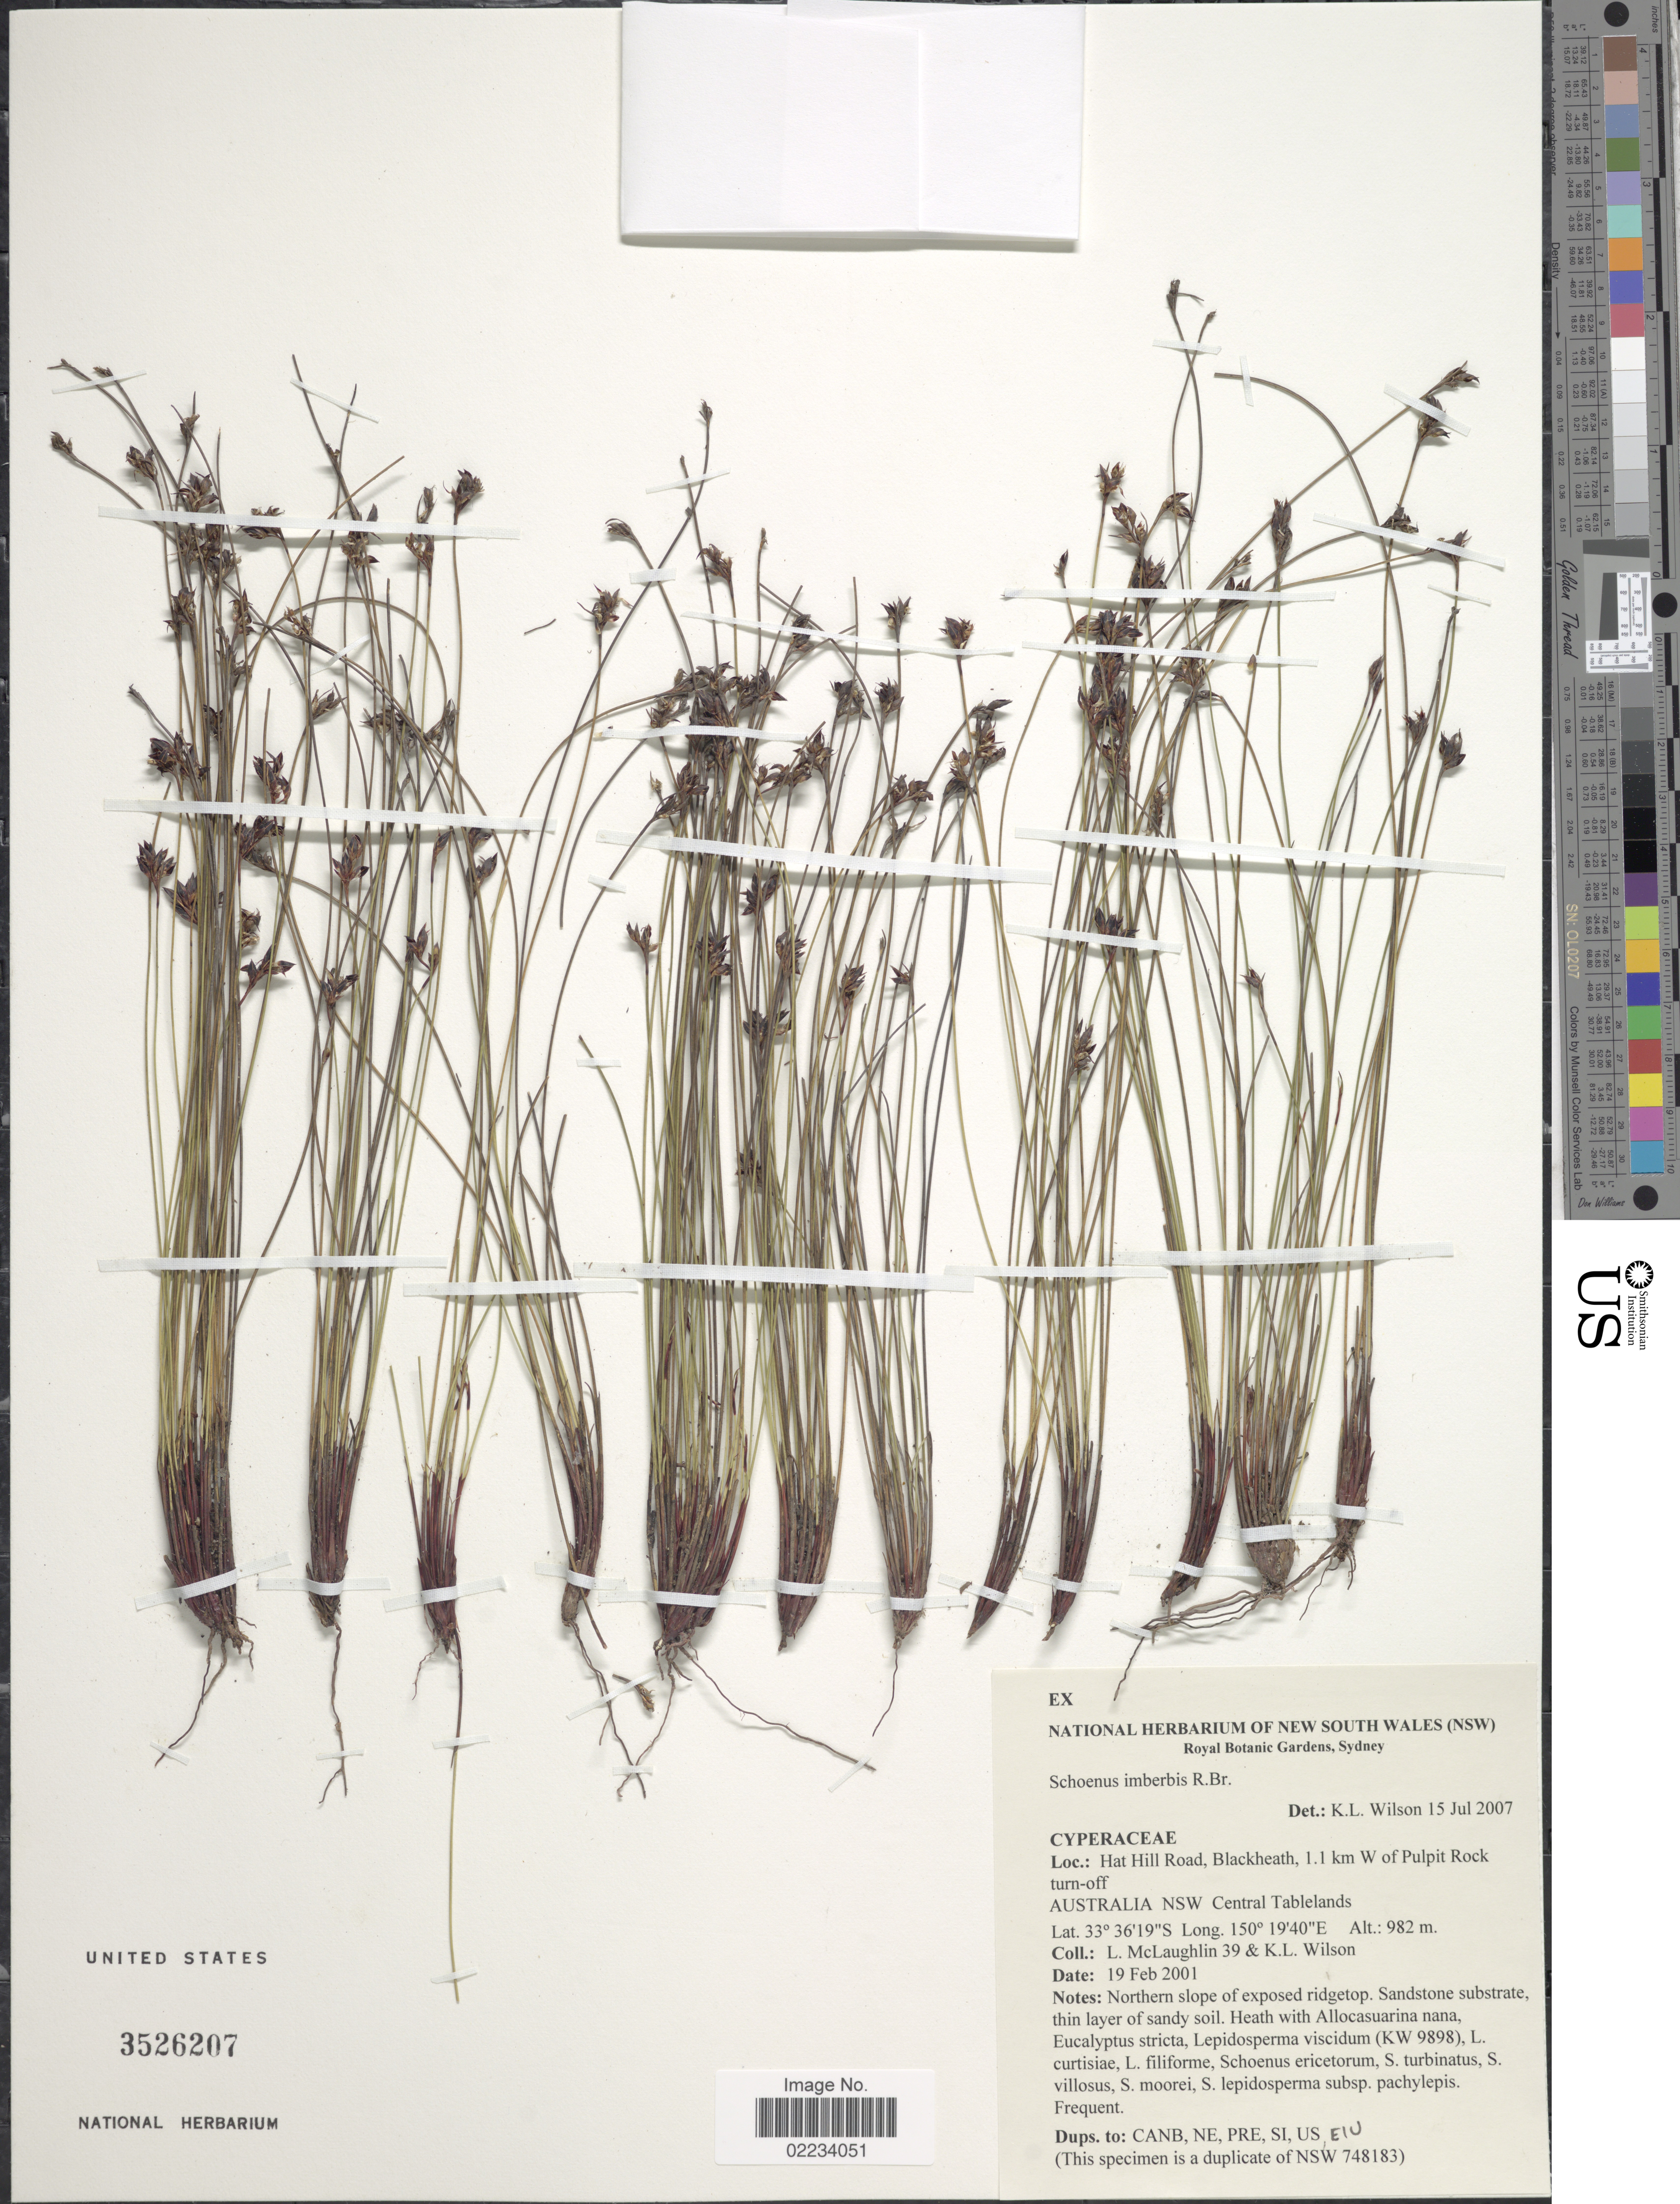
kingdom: Plantae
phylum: Tracheophyta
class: Liliopsida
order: Poales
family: Cyperaceae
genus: Schoenus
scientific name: Schoenus imberbis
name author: R. Br.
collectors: L. McLaughlin & K. L. Wilson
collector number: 39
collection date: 2001-02-19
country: Australia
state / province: New South Wales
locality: Hat Hill Road, Blackheath, 1.1 km W of Pulpit Rock turn-off, central Tablelands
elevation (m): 982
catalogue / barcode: US 3526207